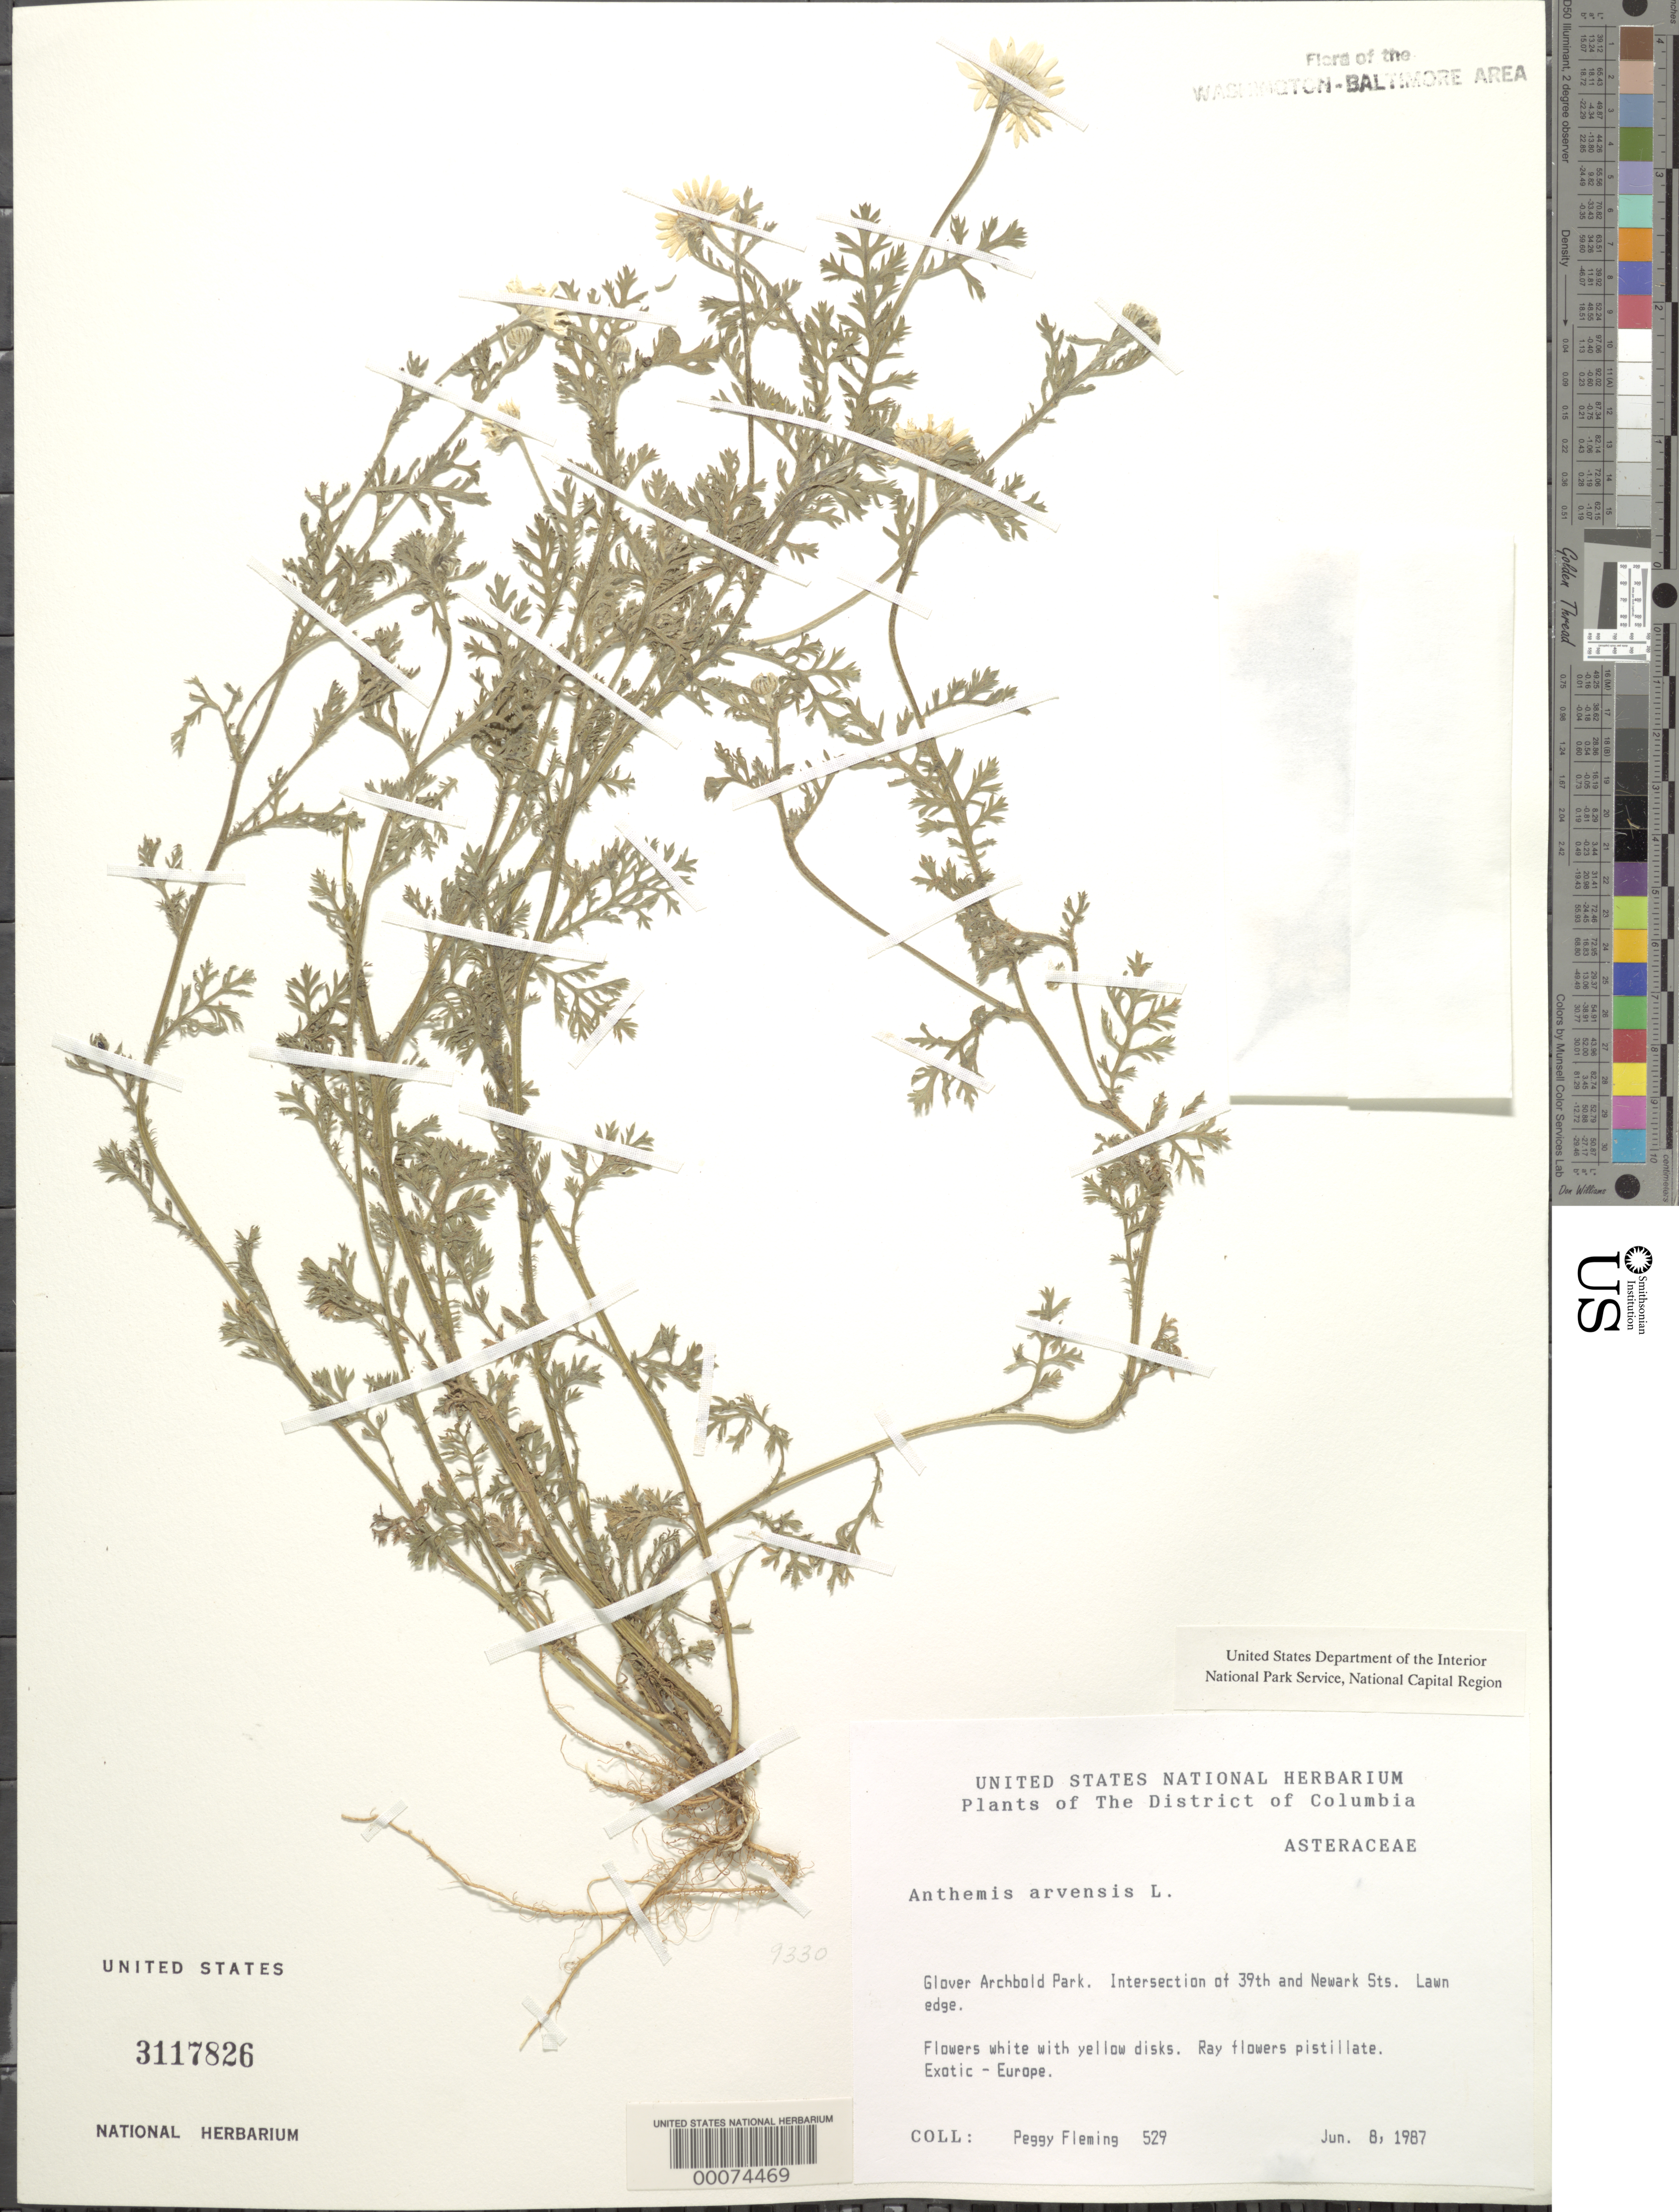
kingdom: Plantae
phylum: Tracheophyta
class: Magnoliopsida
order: Asterales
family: Asteraceae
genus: Anthemis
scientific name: Anthemis arvensis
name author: L.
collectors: P. Fleming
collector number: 529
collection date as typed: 08 Jun 1987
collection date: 1987-06-08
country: United States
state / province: District of Columbia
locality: Glover Archbold Park. Intersection of 39th and Newark Sts. Glover Archbold Park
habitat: Lawn edge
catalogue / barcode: US 3117826